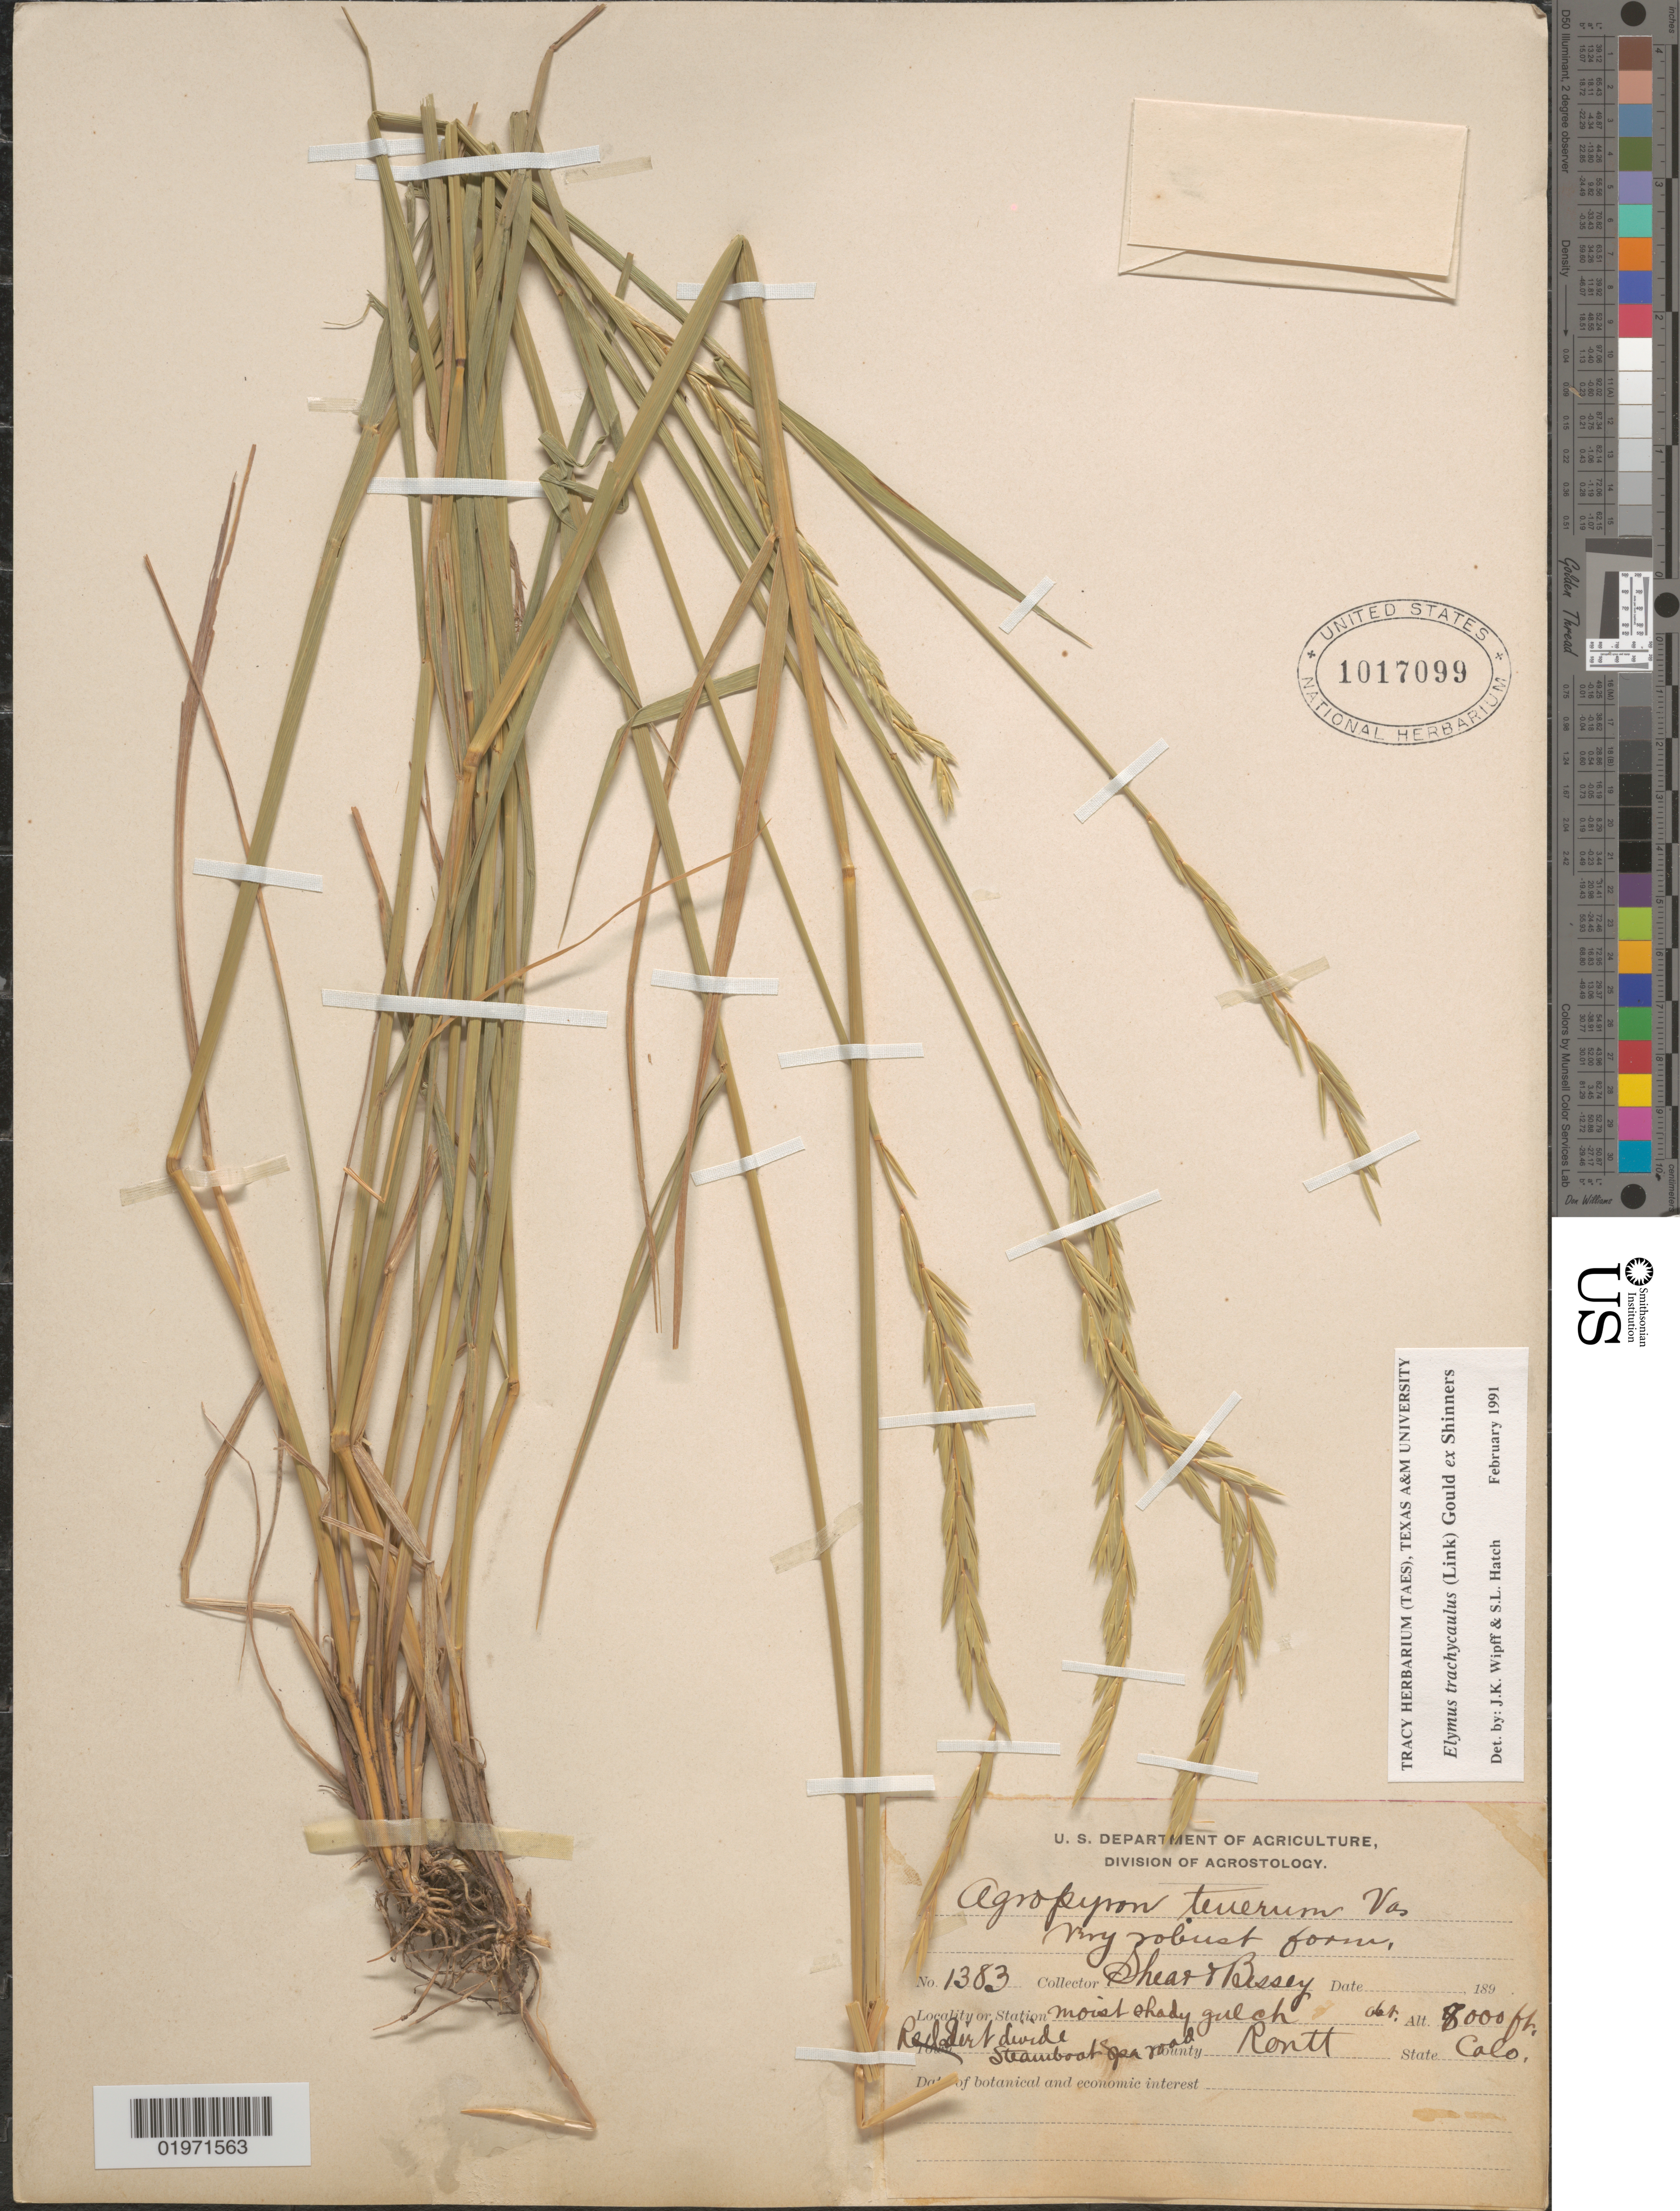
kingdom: Plantae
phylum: Tracheophyta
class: Liliopsida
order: Poales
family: Poaceae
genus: Elymus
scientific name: Elymus trachycaulus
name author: (Link) Gould ex Shinners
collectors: -- Shear & -. Bessey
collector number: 1383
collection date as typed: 189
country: United States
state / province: Colorado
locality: Moist shady gulch. Red dirt divide Steamboat Spa road. County Routt.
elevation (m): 2438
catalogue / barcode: US 1017099